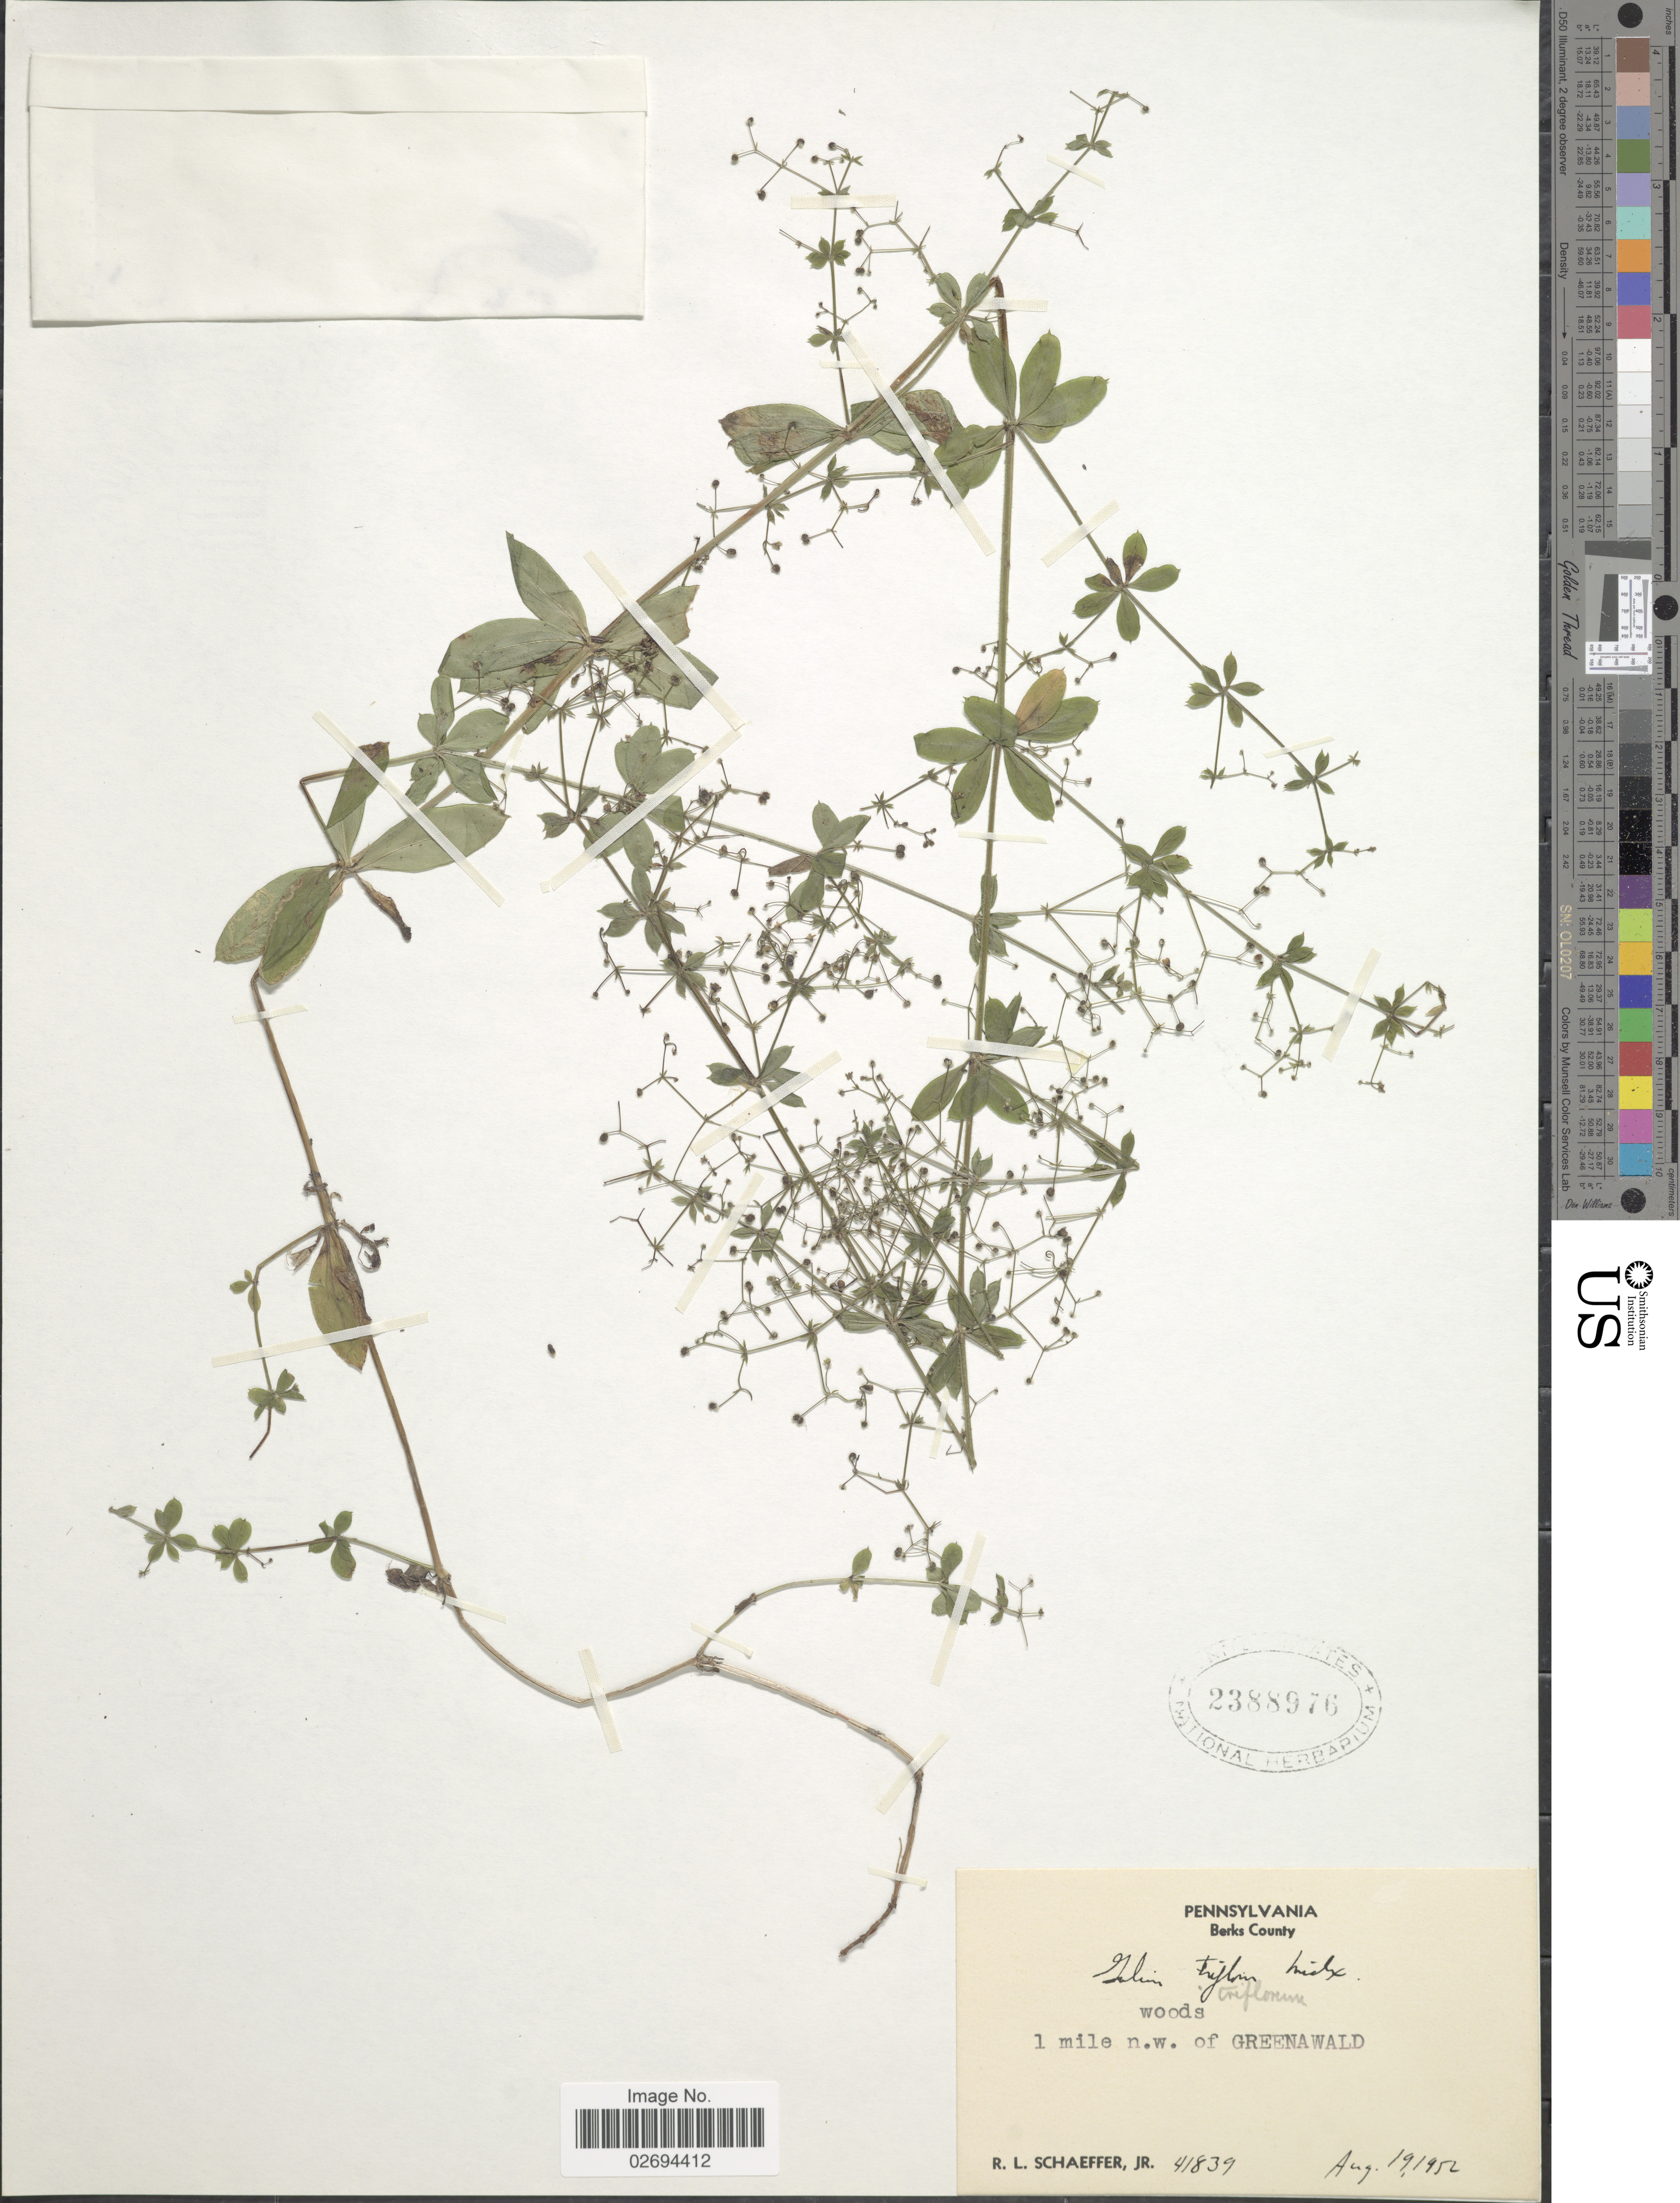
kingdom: Plantae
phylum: Tracheophyta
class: Magnoliopsida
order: Gentianales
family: Rubiaceae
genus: Galium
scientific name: Galium triflorum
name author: Michx.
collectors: R. L. Schaeffer Jr.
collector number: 41839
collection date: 1952-08-19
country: United States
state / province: Pennsylvania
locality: Berks County. 1 mile n.w. of Greenawald.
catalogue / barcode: US 2388976